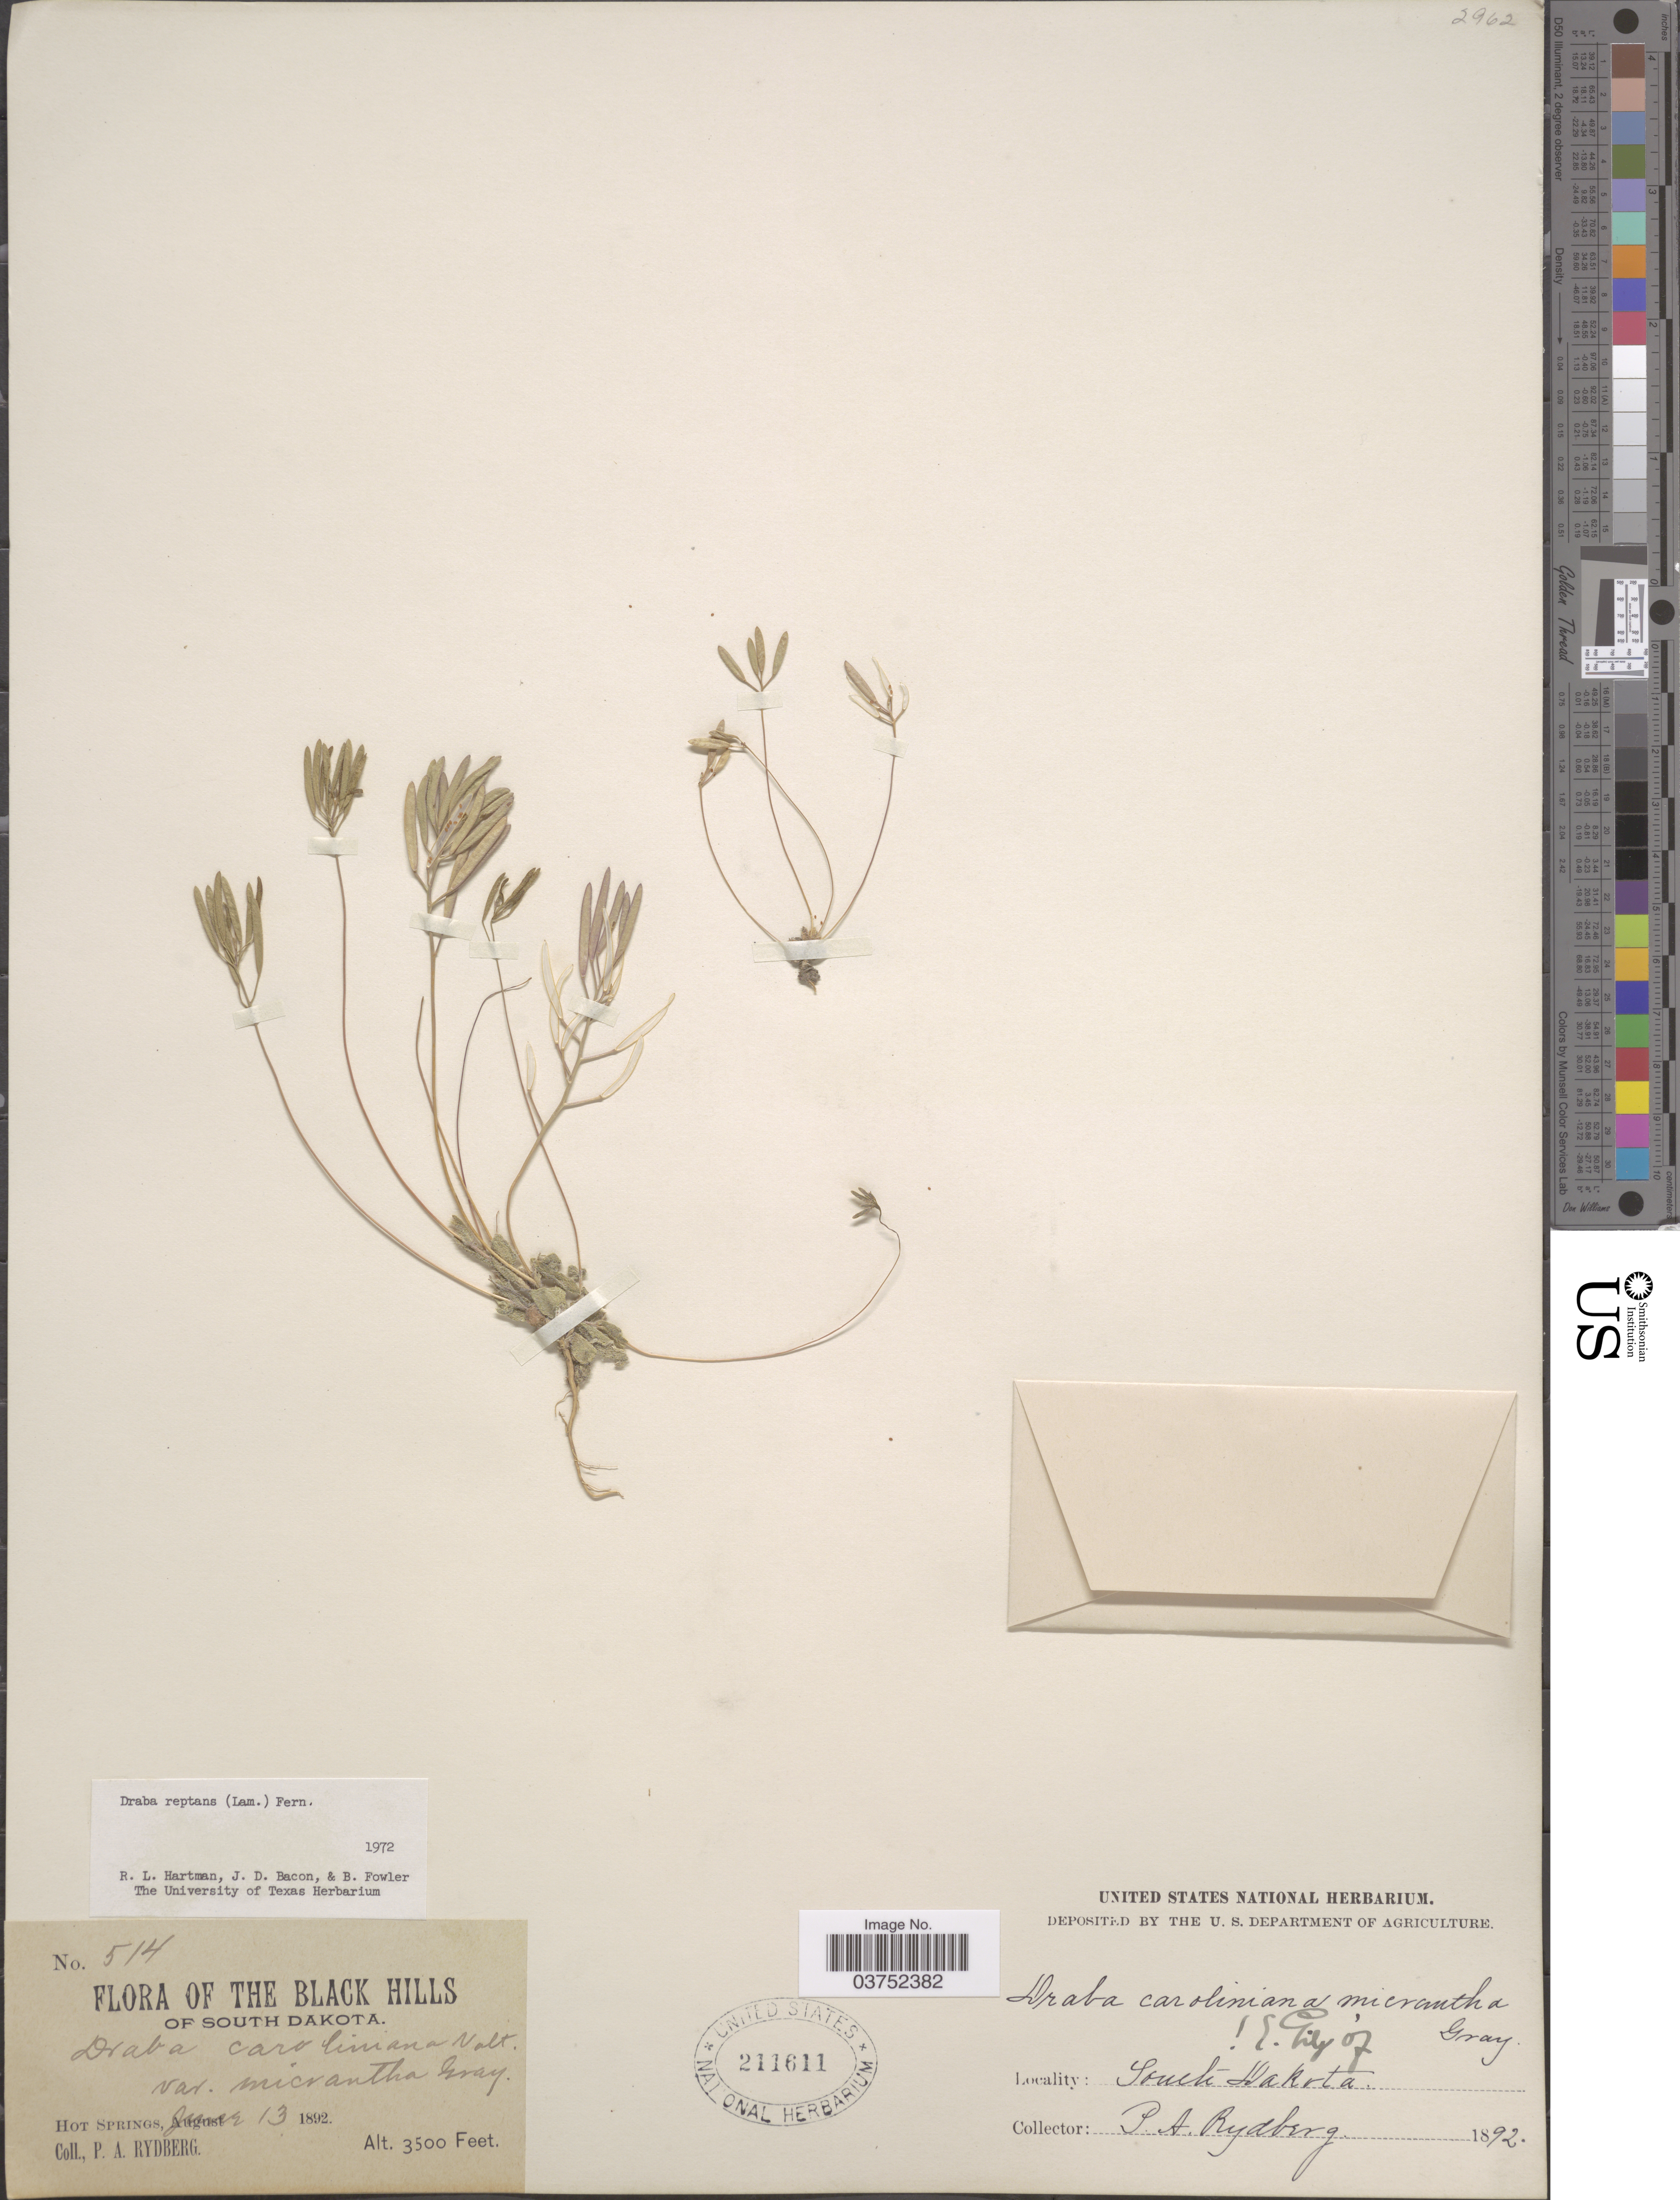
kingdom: Plantae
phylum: Tracheophyta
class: Magnoliopsida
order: Brassicales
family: Brassicaceae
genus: Draba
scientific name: Draba reptans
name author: (Lam.) Fernald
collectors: P. A. Rydberg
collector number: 514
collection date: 1892-06-13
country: United States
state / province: South Dakota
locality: The Black Hills of South Dakota. Hot Springs.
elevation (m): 1067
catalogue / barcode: US 211611